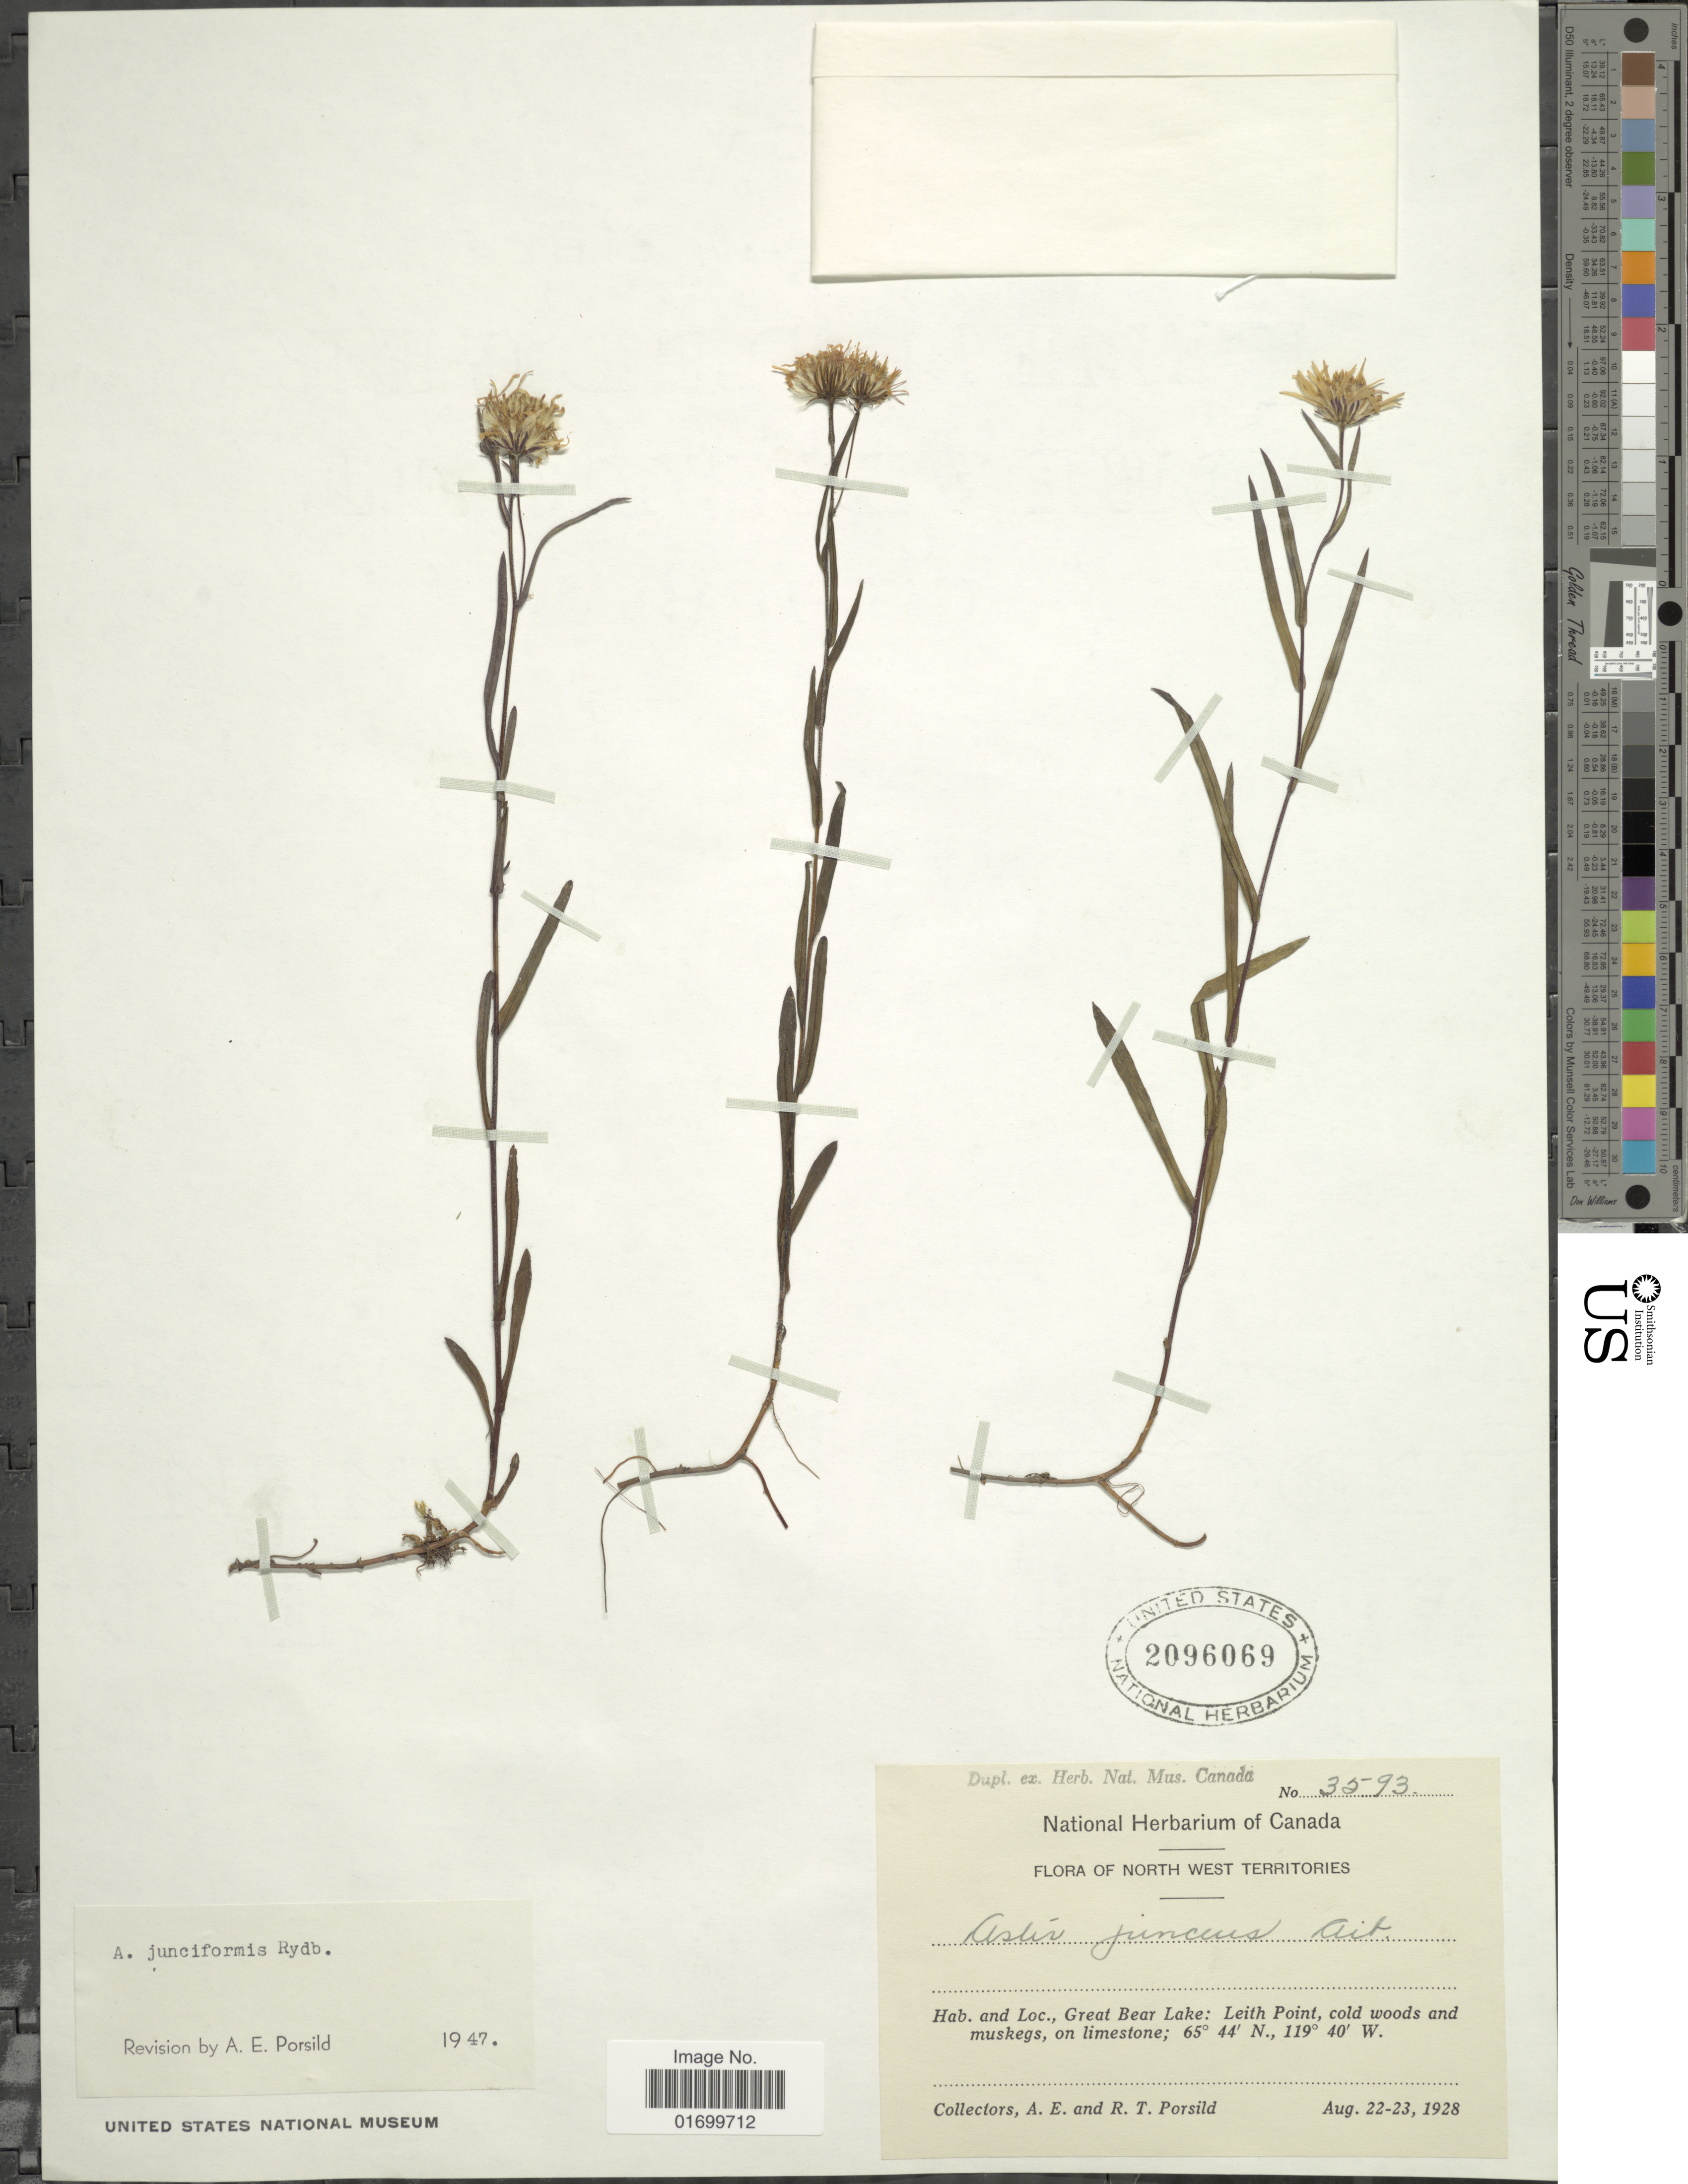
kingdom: Plantae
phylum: Tracheophyta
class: Magnoliopsida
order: Asterales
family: Asteraceae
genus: Symphyotrichum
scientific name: Symphyotrichum boreale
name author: (Torr. & A. Gray) Á. Löve & D. Löve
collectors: A. E. Porsild & R. T. Porsild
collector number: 3593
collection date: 1928-08-22/1928-08-23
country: Canada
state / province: Northwest Territories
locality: Great Bear Lake: Leith Point, old woods and muskegs, on limestone.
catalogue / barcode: US 2096069